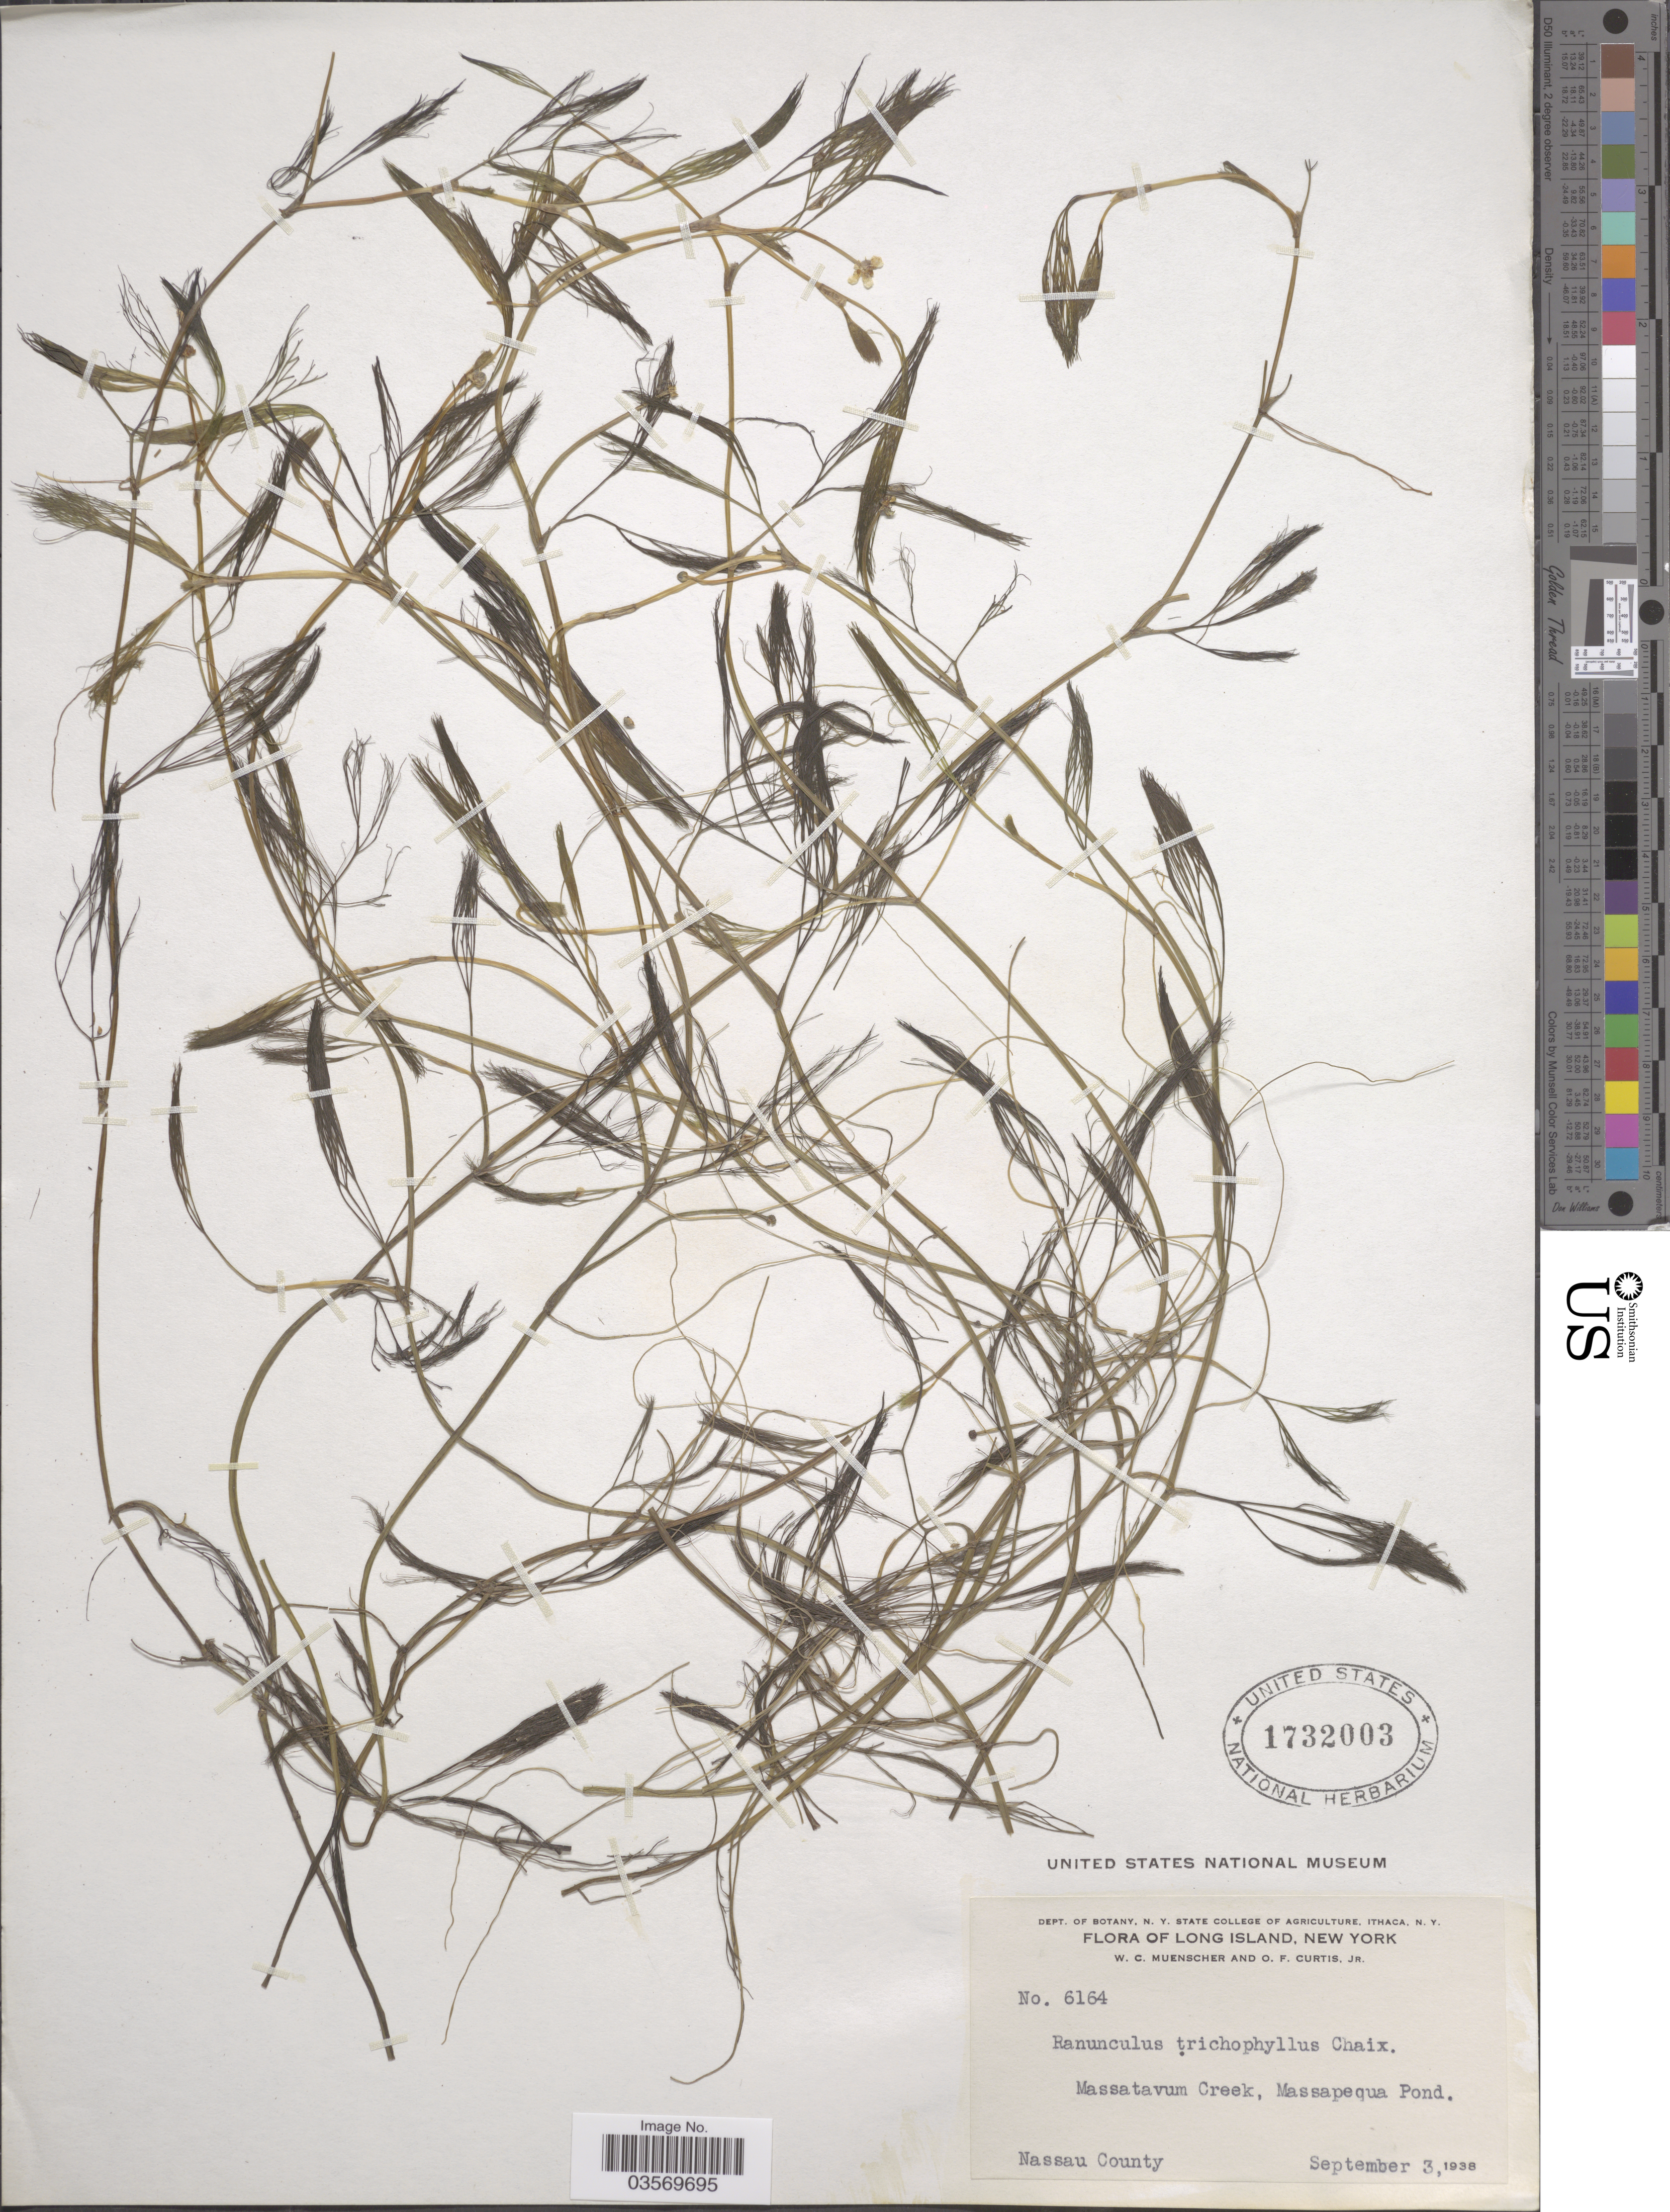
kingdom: Plantae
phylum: Tracheophyta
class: Magnoliopsida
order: Ranunculales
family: Ranunculaceae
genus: Ranunculus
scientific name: Ranunculus trichophyllus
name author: Chaix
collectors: W. Muenscher & O. Curtis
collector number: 6164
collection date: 1938-09-03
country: United States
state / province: New York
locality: Long Island. Massatavum Creek, Massapequa Pond. Nassau County.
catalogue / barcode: US 1732003